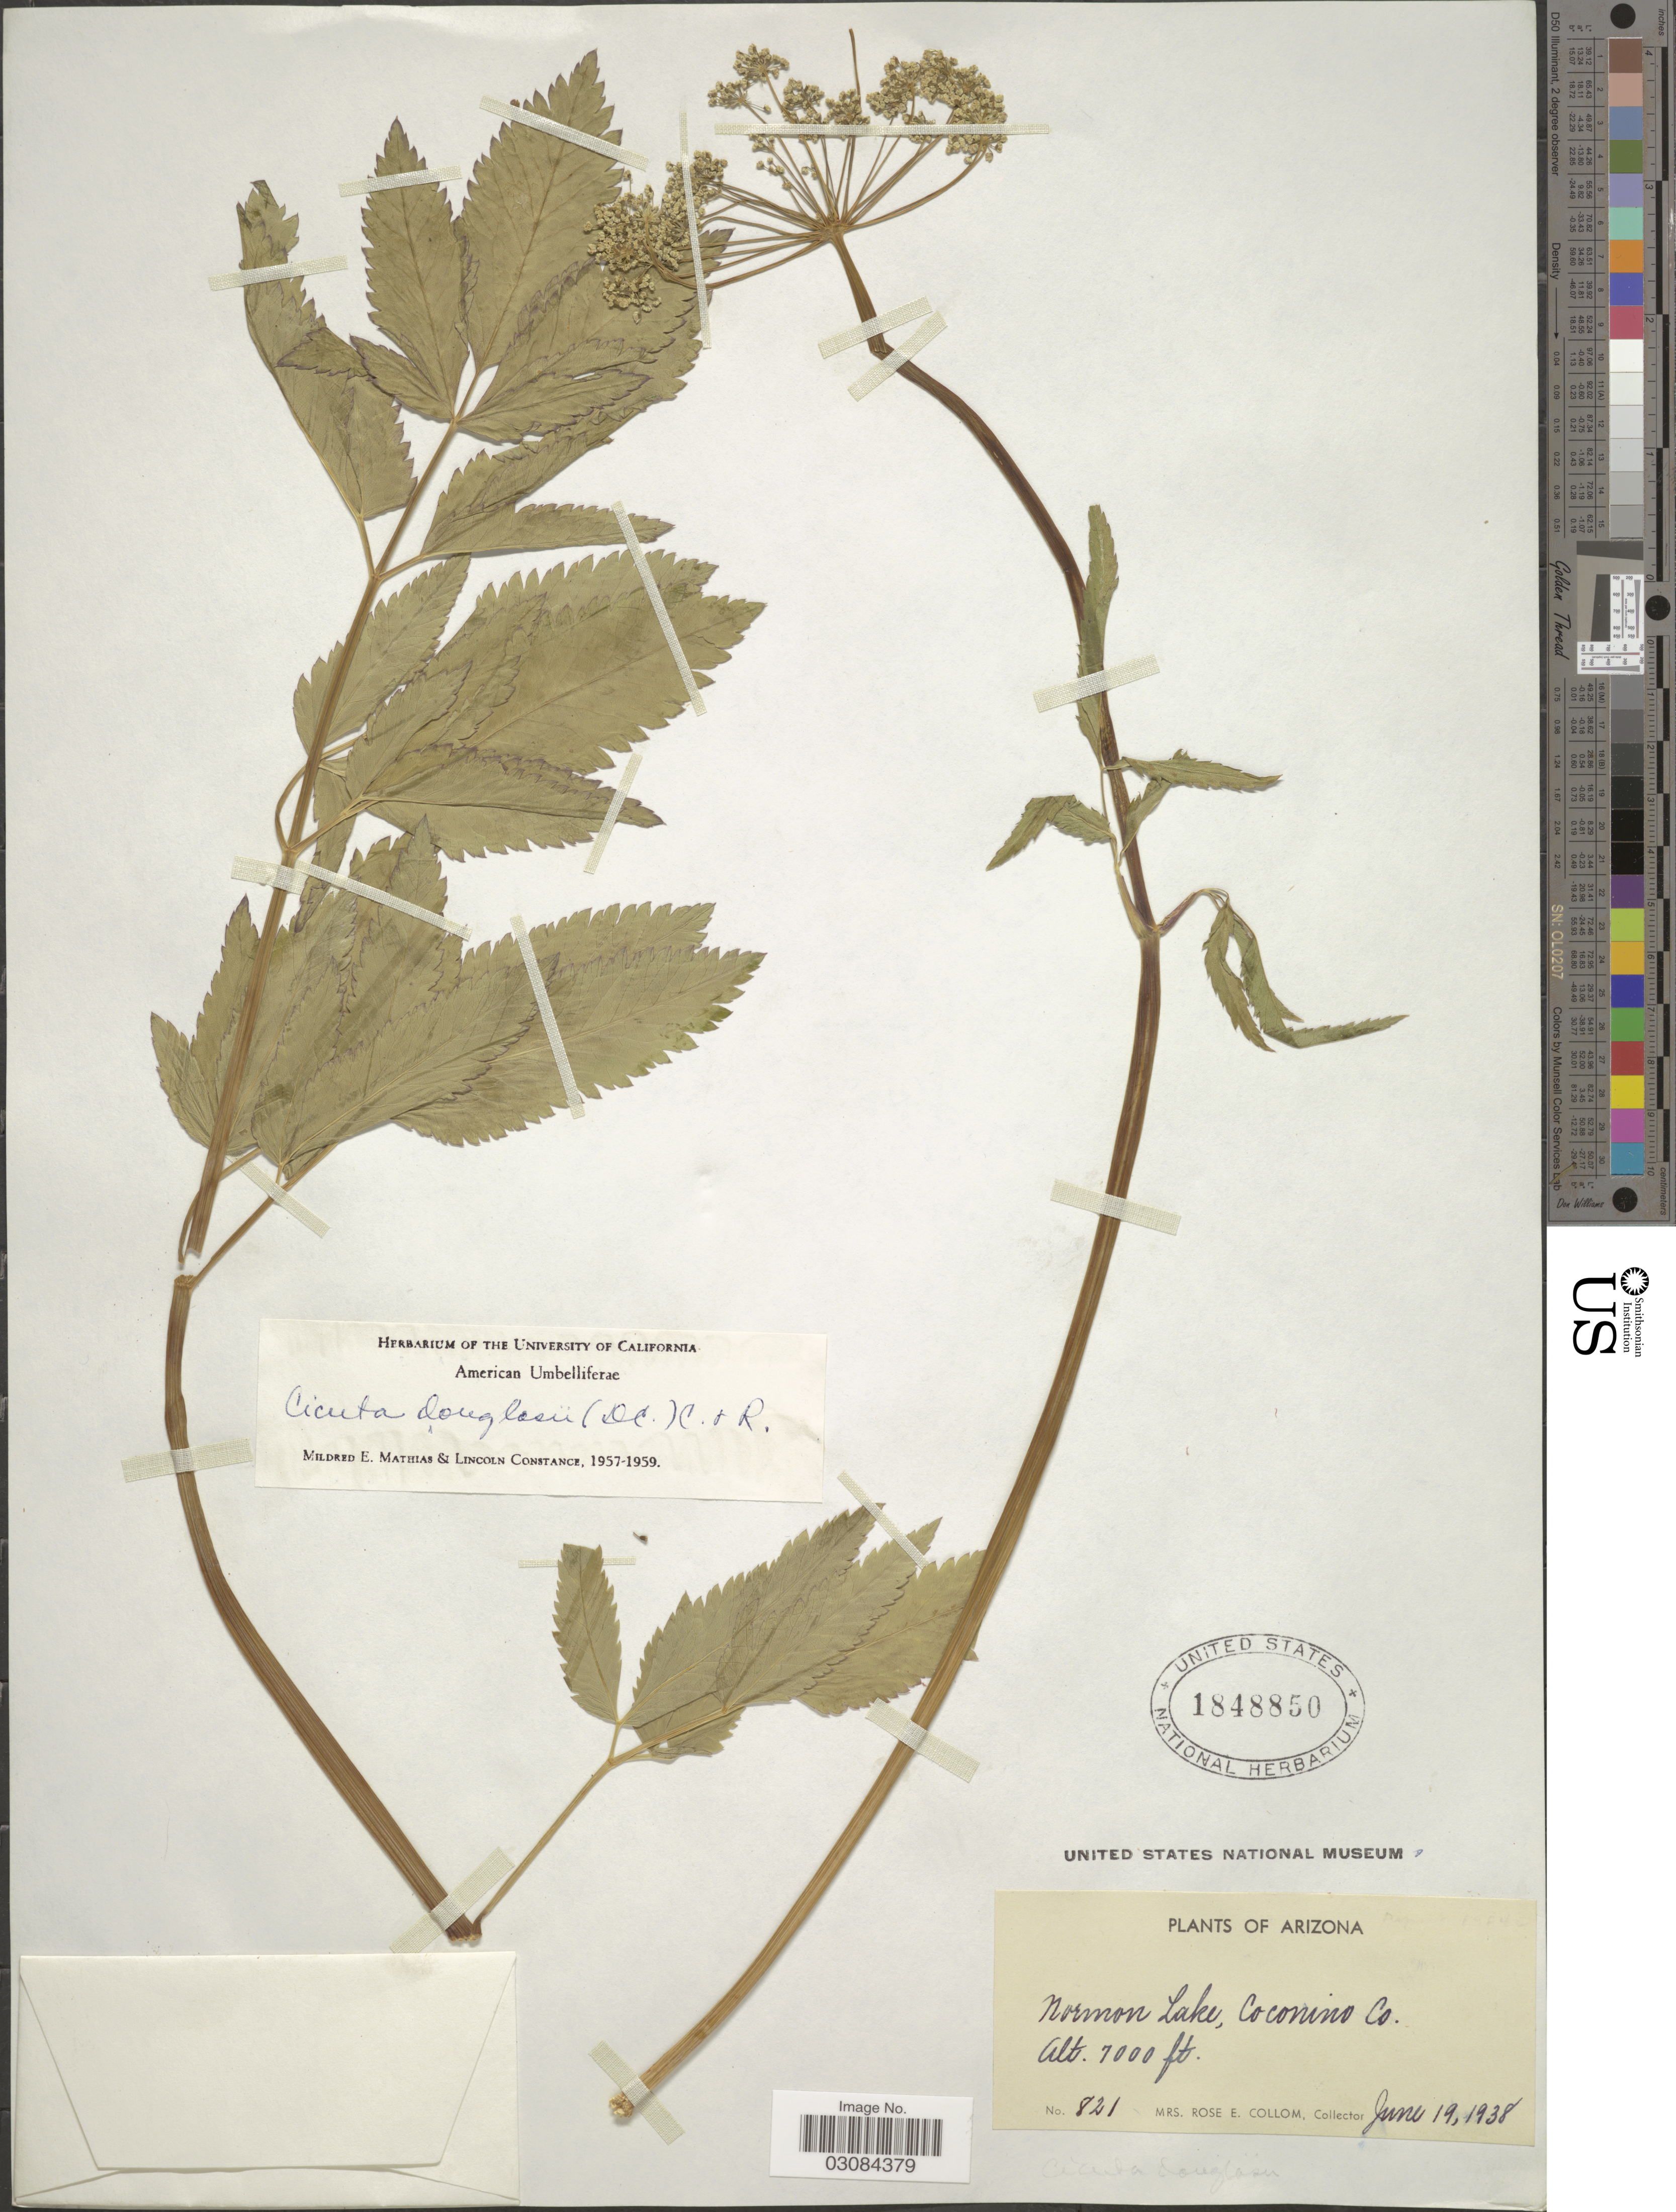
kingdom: Plantae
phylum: Tracheophyta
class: Magnoliopsida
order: Apiales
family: Apiaceae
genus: Cicuta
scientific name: Cicuta douglasii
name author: (DC.) J.M. Coult. & Rose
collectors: R. E. Collom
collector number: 821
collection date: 1938-06-19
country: United States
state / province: Arizona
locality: Normon Lake, Coconino Co.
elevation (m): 2134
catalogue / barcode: US 1848850